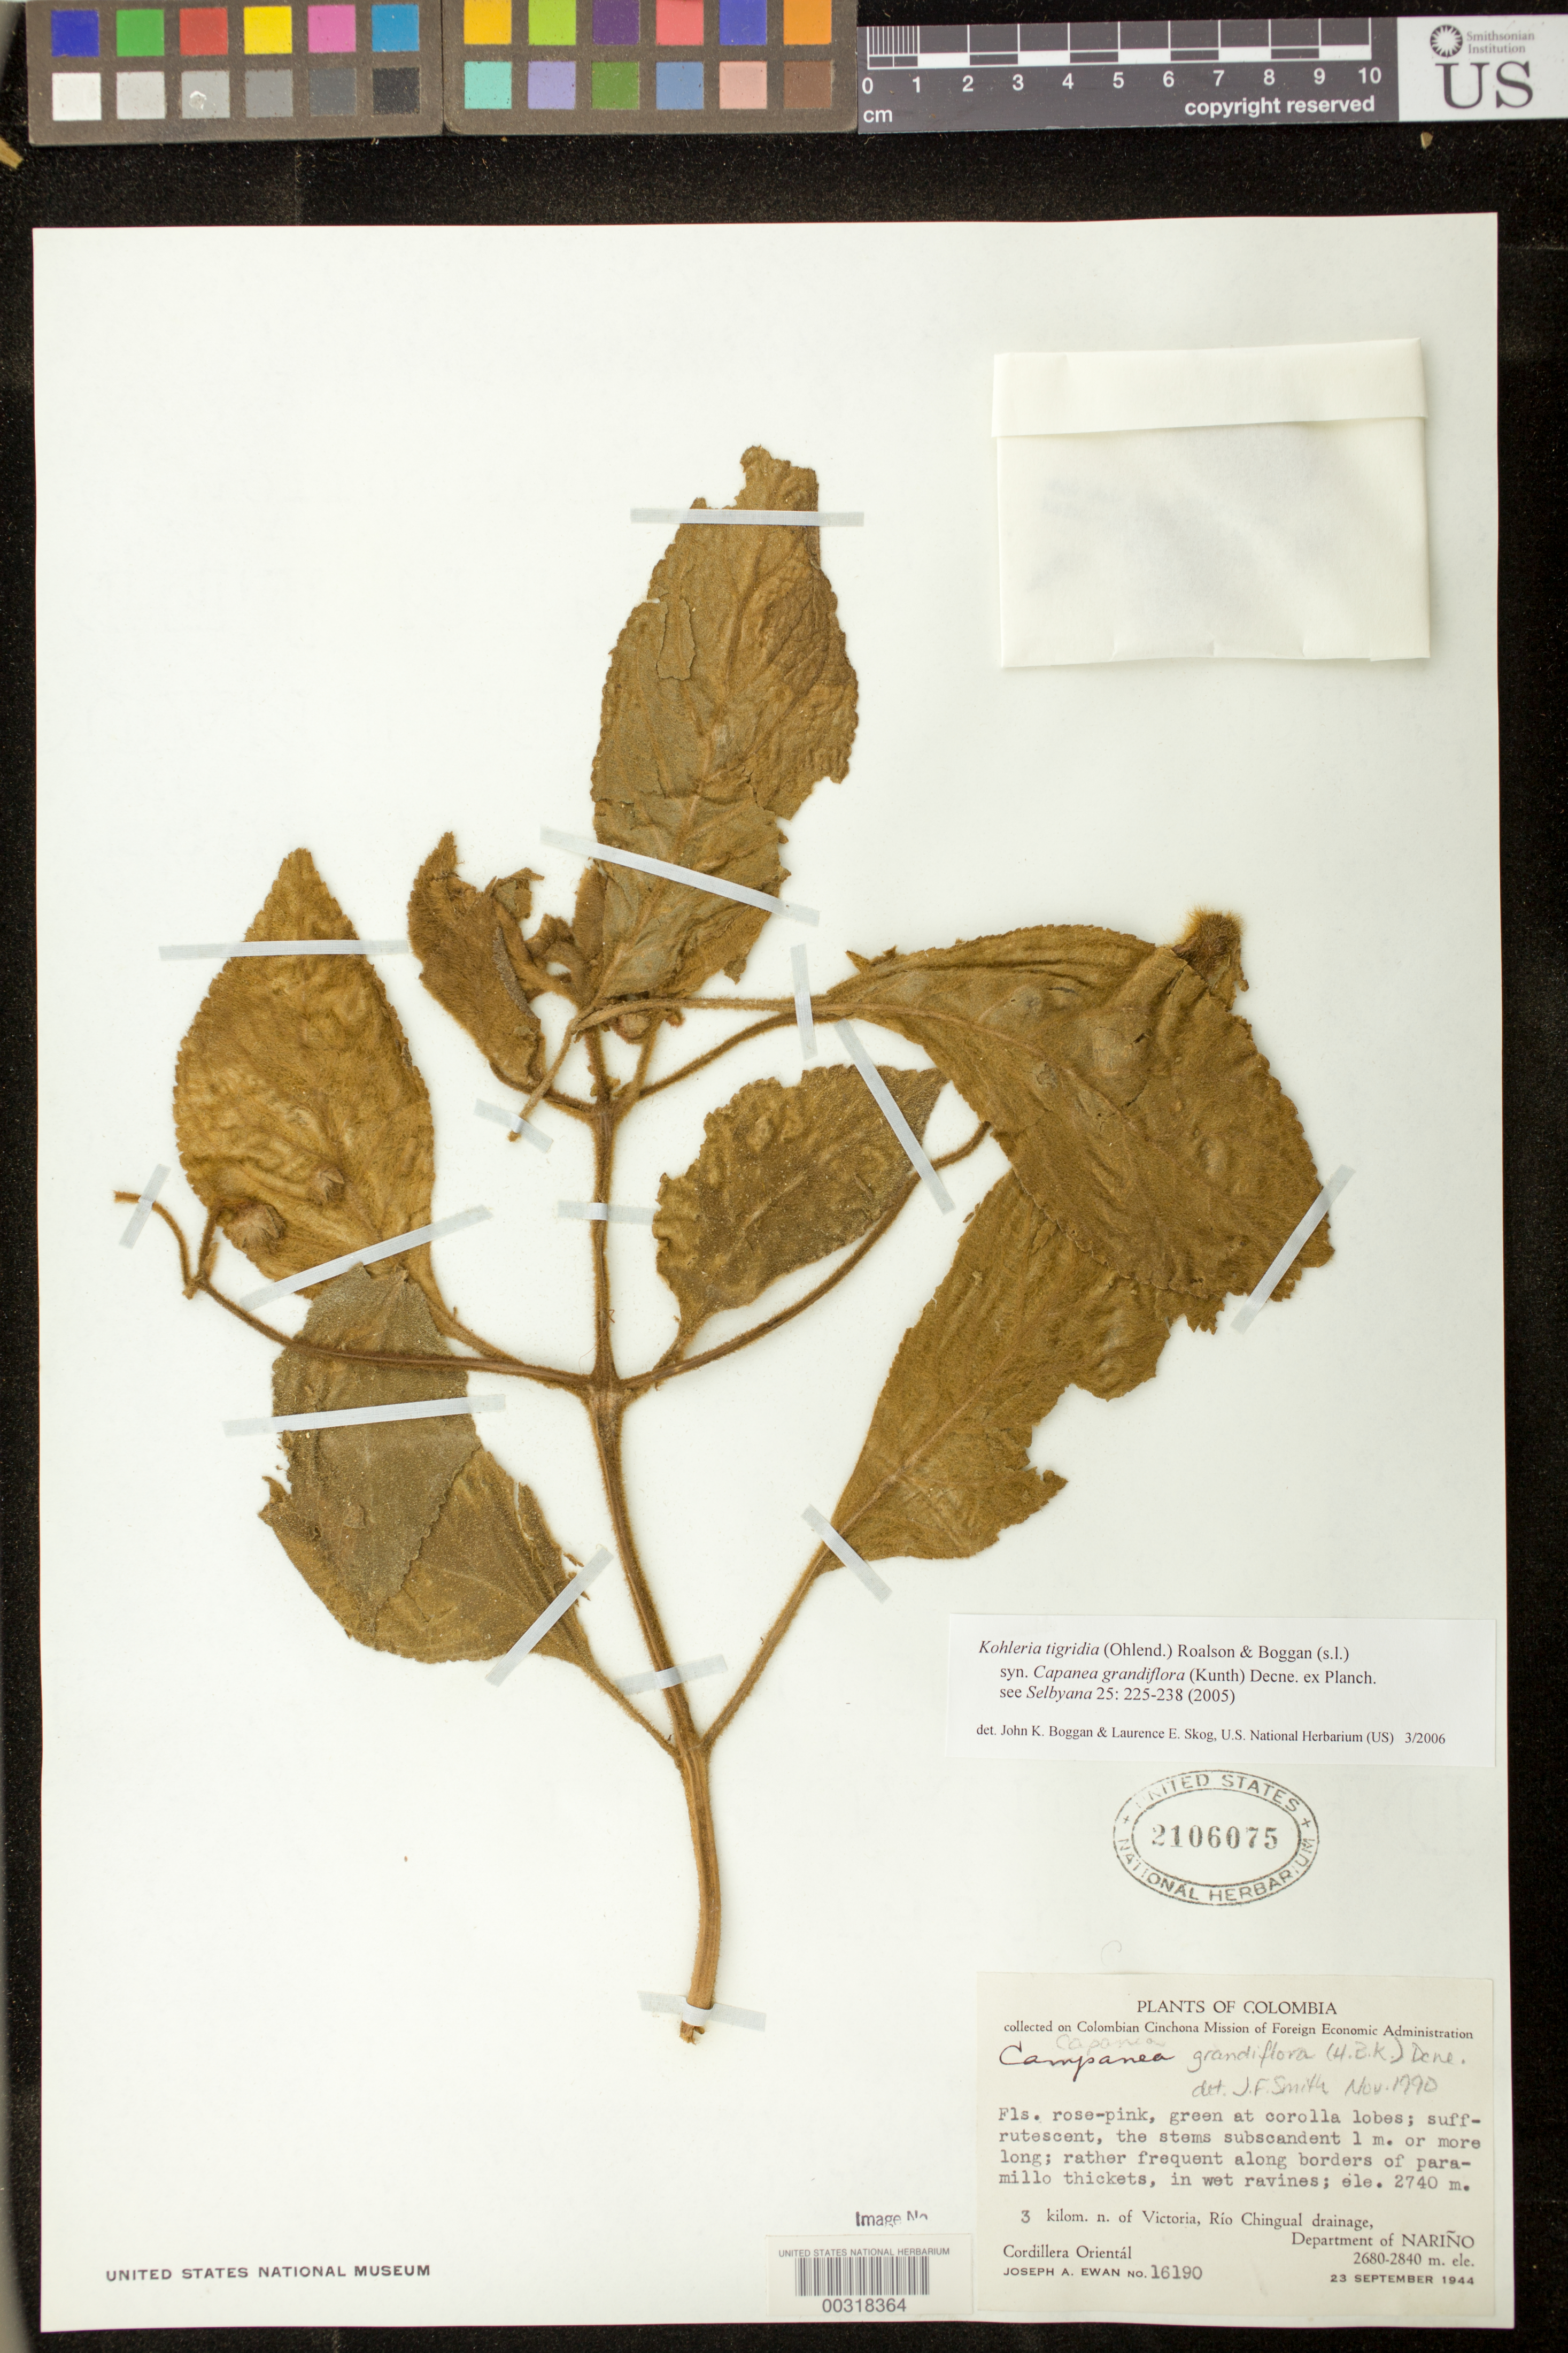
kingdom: Plantae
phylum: Tracheophyta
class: Magnoliopsida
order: Lamiales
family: Gesneriaceae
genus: Kohleria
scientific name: Kohleria tigridia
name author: (Ohlend.) Roalson & Boggan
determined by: Boggan, J. K.; Skog, L. E.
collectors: J. A. Ewan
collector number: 16190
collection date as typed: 23 Sep 1944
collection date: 1944-09-23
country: Colombia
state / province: Nariño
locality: Cordillera Oriental, 3 km N of Victoria, Rio Chingual drainage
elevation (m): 2680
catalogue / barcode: US 2106075